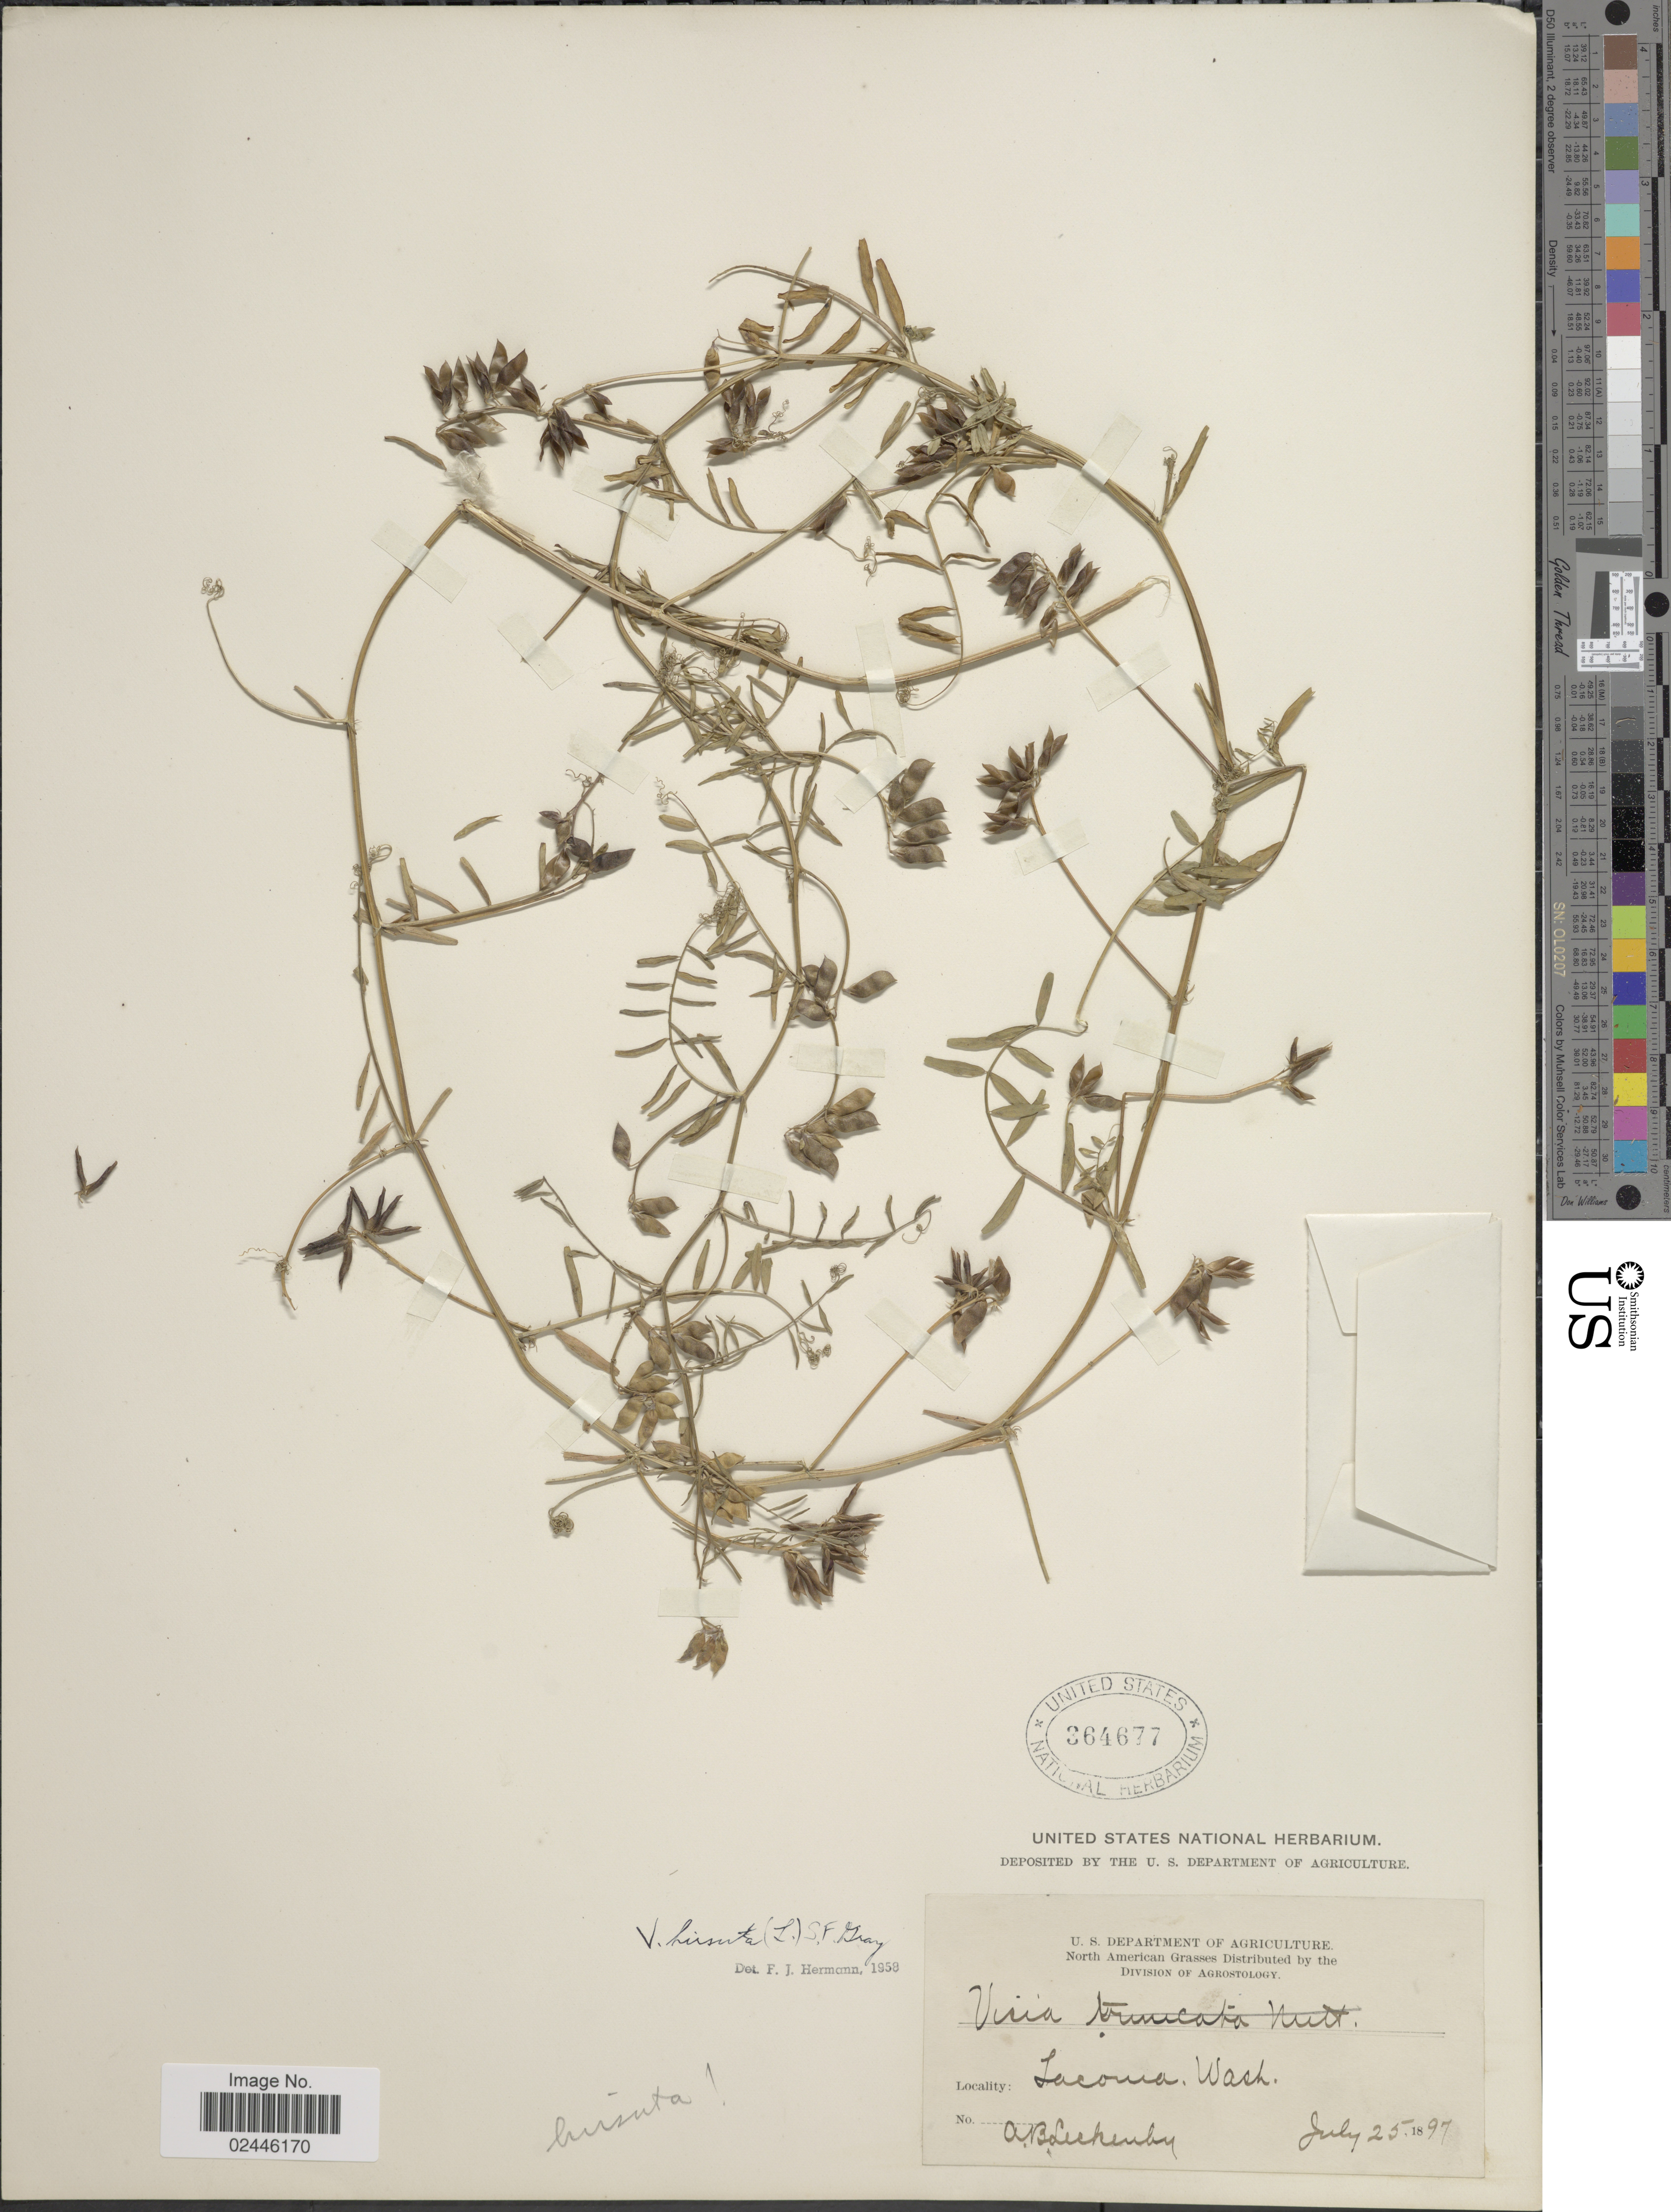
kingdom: Plantae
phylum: Tracheophyta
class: Magnoliopsida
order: Fabales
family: Fabaceae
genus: Vicia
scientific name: Vicia hirsuta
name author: (L.) A. Gray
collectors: A. Leckenby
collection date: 1897-07-25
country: United States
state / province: Washington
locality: Lacoma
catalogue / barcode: US 364677